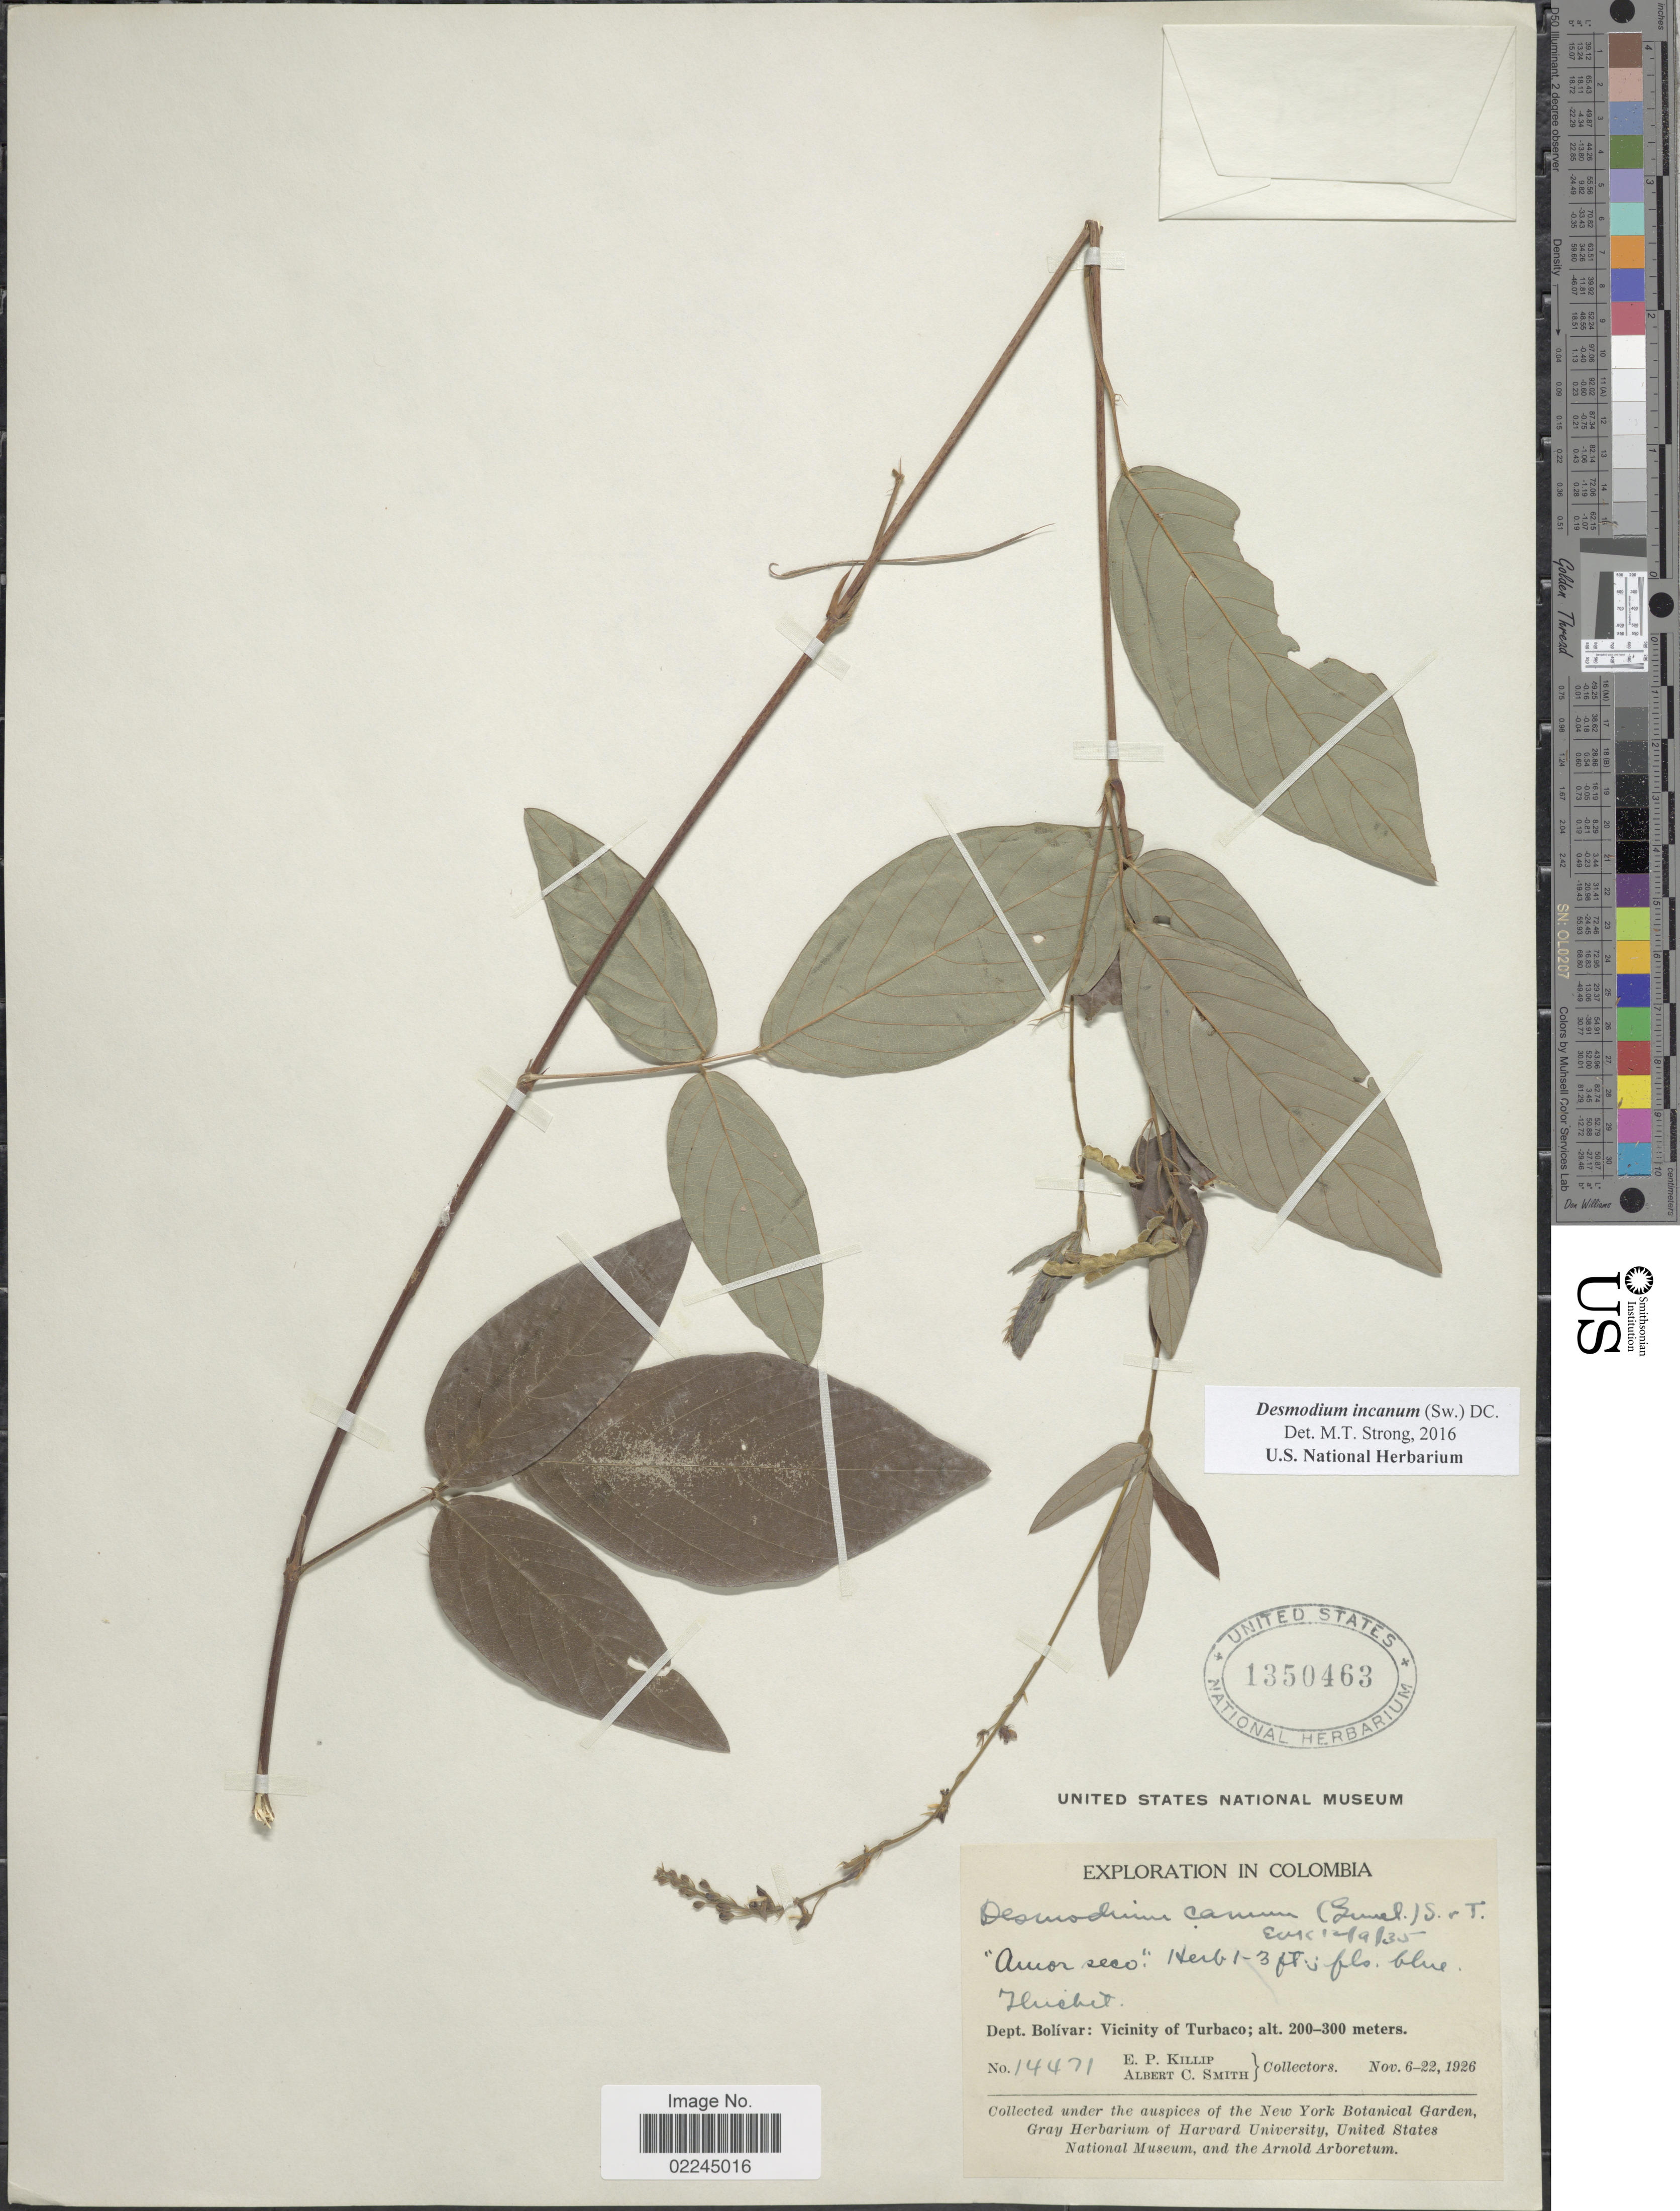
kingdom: Plantae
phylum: Tracheophyta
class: Magnoliopsida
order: Fabales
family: Fabaceae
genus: Desmodium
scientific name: Desmodium incanum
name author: (Sw.) DC.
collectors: E. P. Killip & A. C. Smith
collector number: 14471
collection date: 1926-11-06/1926-11-22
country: Colombia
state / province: Bolívar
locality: Vicinity of Turbaco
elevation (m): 200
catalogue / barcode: US 1350463